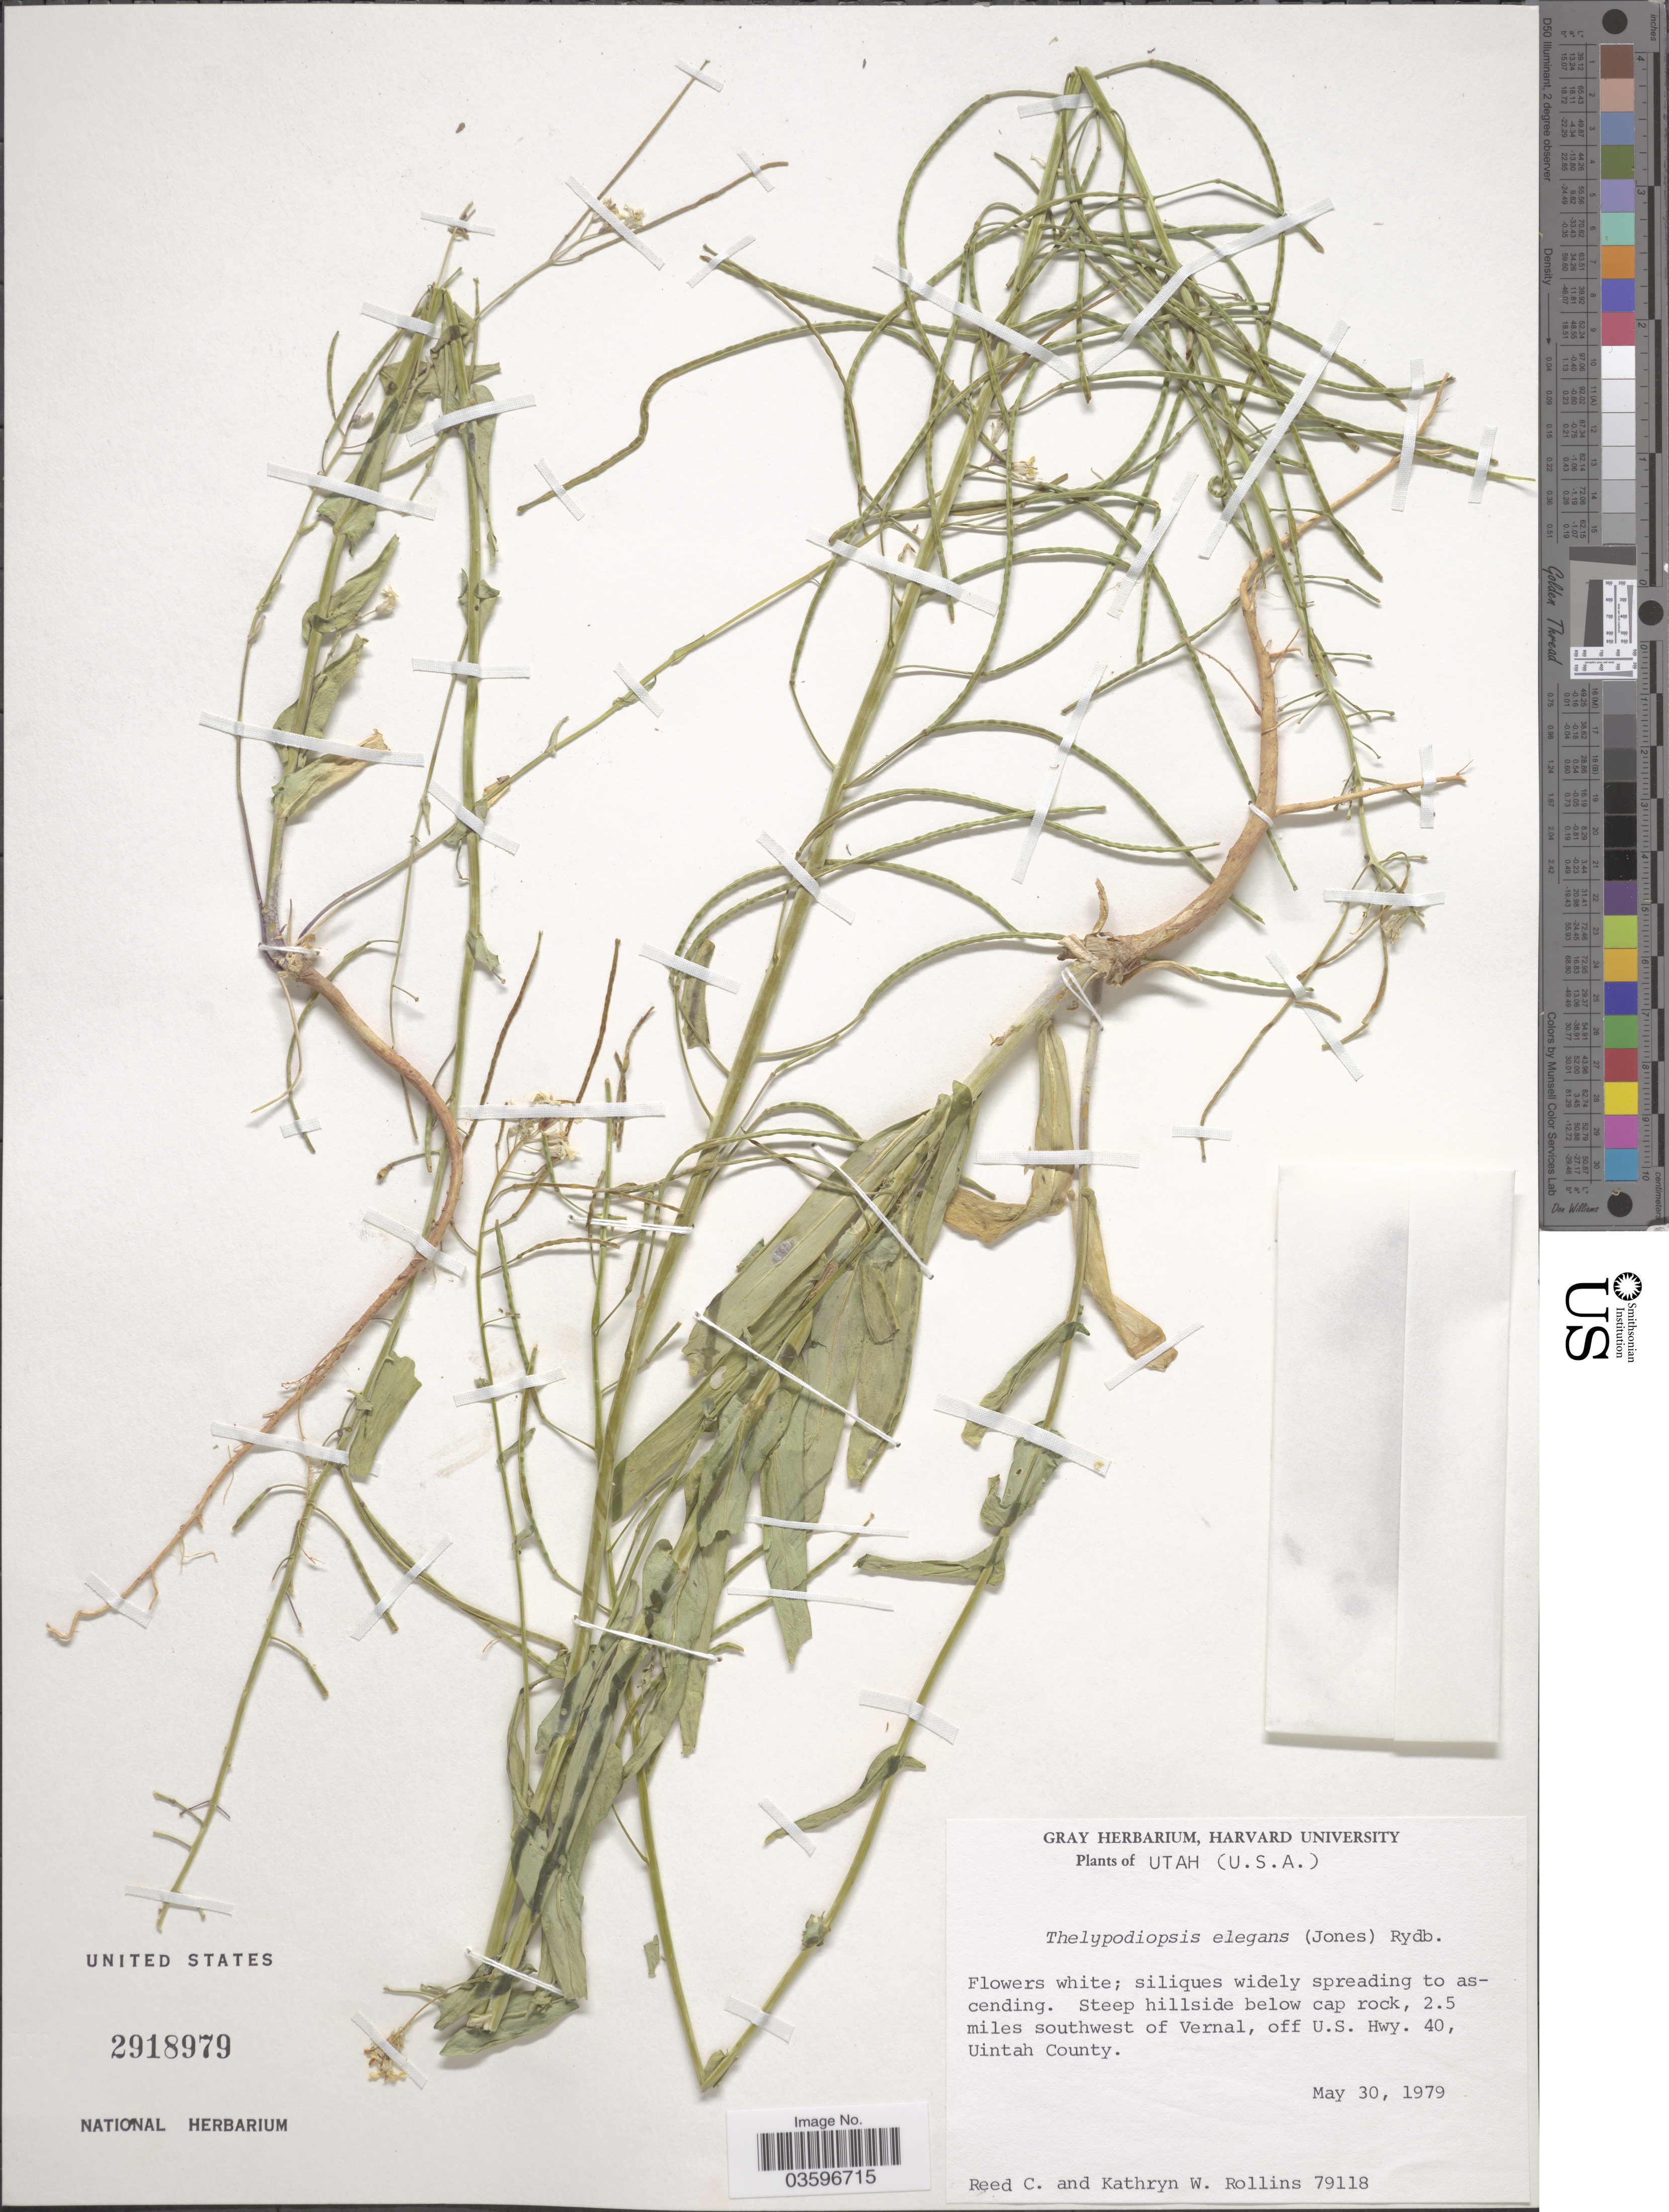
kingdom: Plantae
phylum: Tracheophyta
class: Magnoliopsida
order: Brassicales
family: Brassicaceae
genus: Thelypodiopsis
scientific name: Thelypodiopsis elegans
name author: (M.E. Jones) Rydb.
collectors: R. C. Rollins & K. W. Rollins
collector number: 79118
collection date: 1979-04-30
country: United States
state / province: Utah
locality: Steep hillside below cap rock, 2.5 miles southwest of Vernal, off U.S. Hwy. 40, Uintah County.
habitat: steep hillside below cap rock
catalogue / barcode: US 2918979